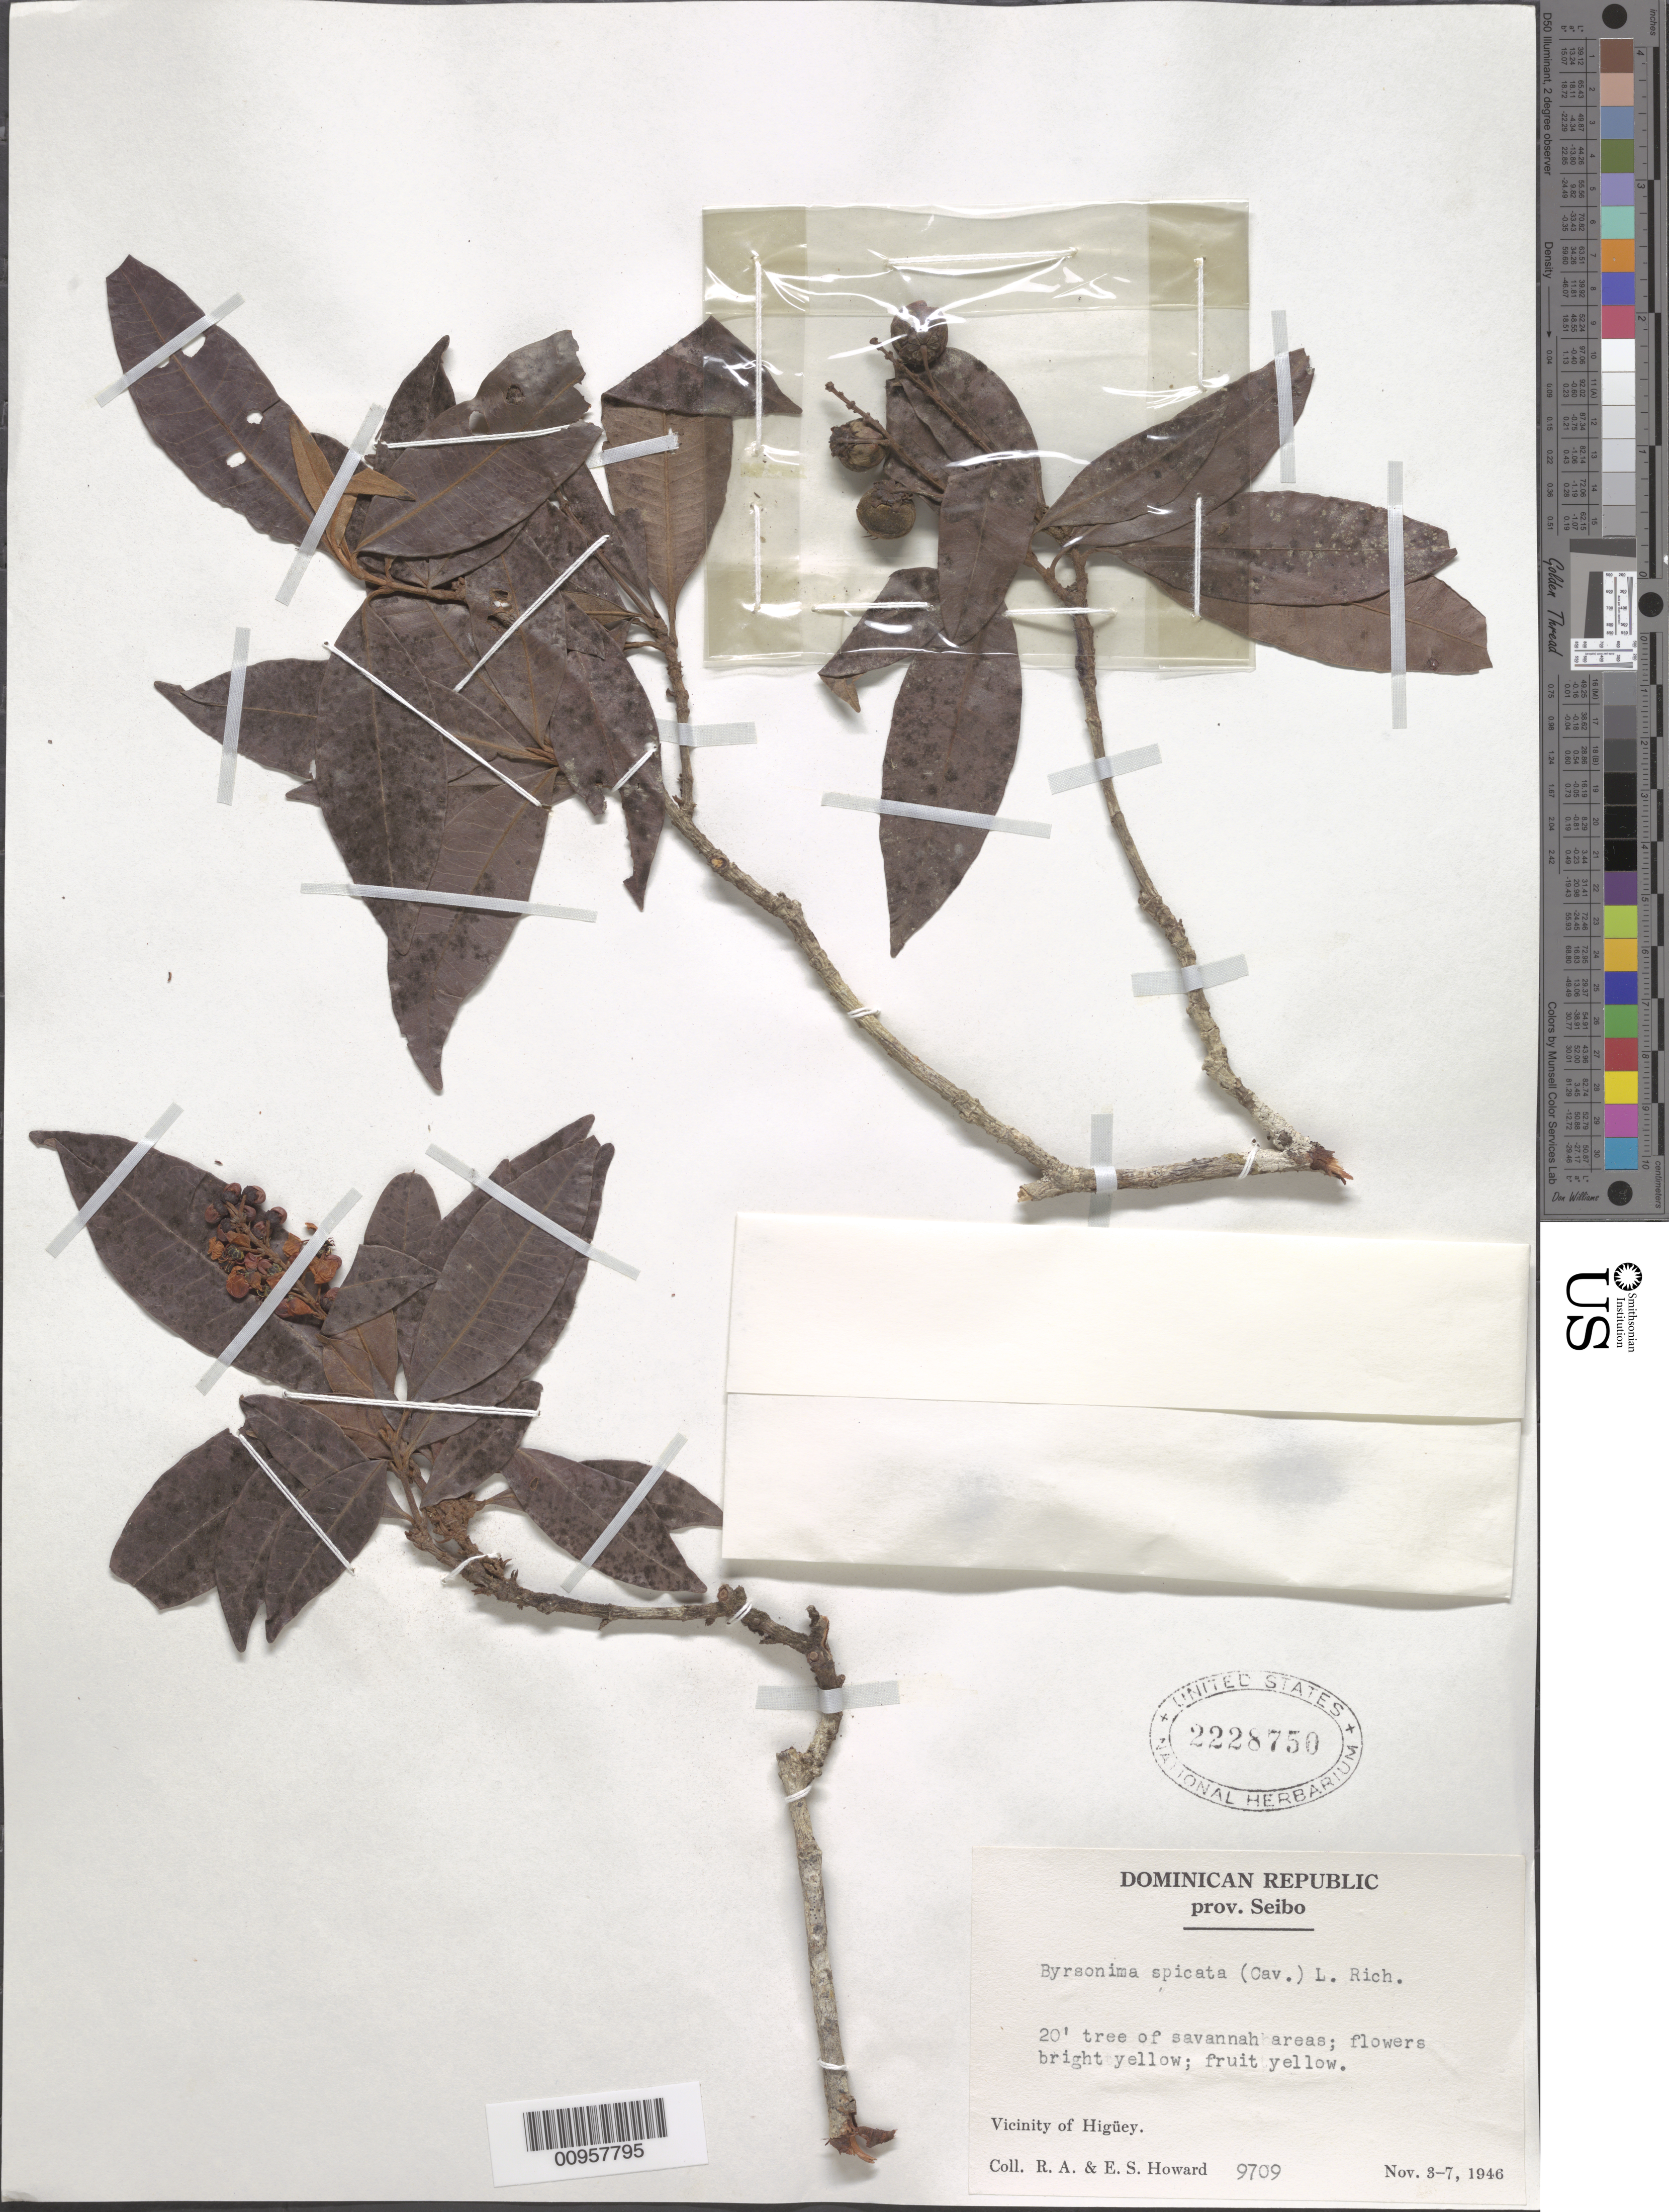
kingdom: Plantae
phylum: Tracheophyta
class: Magnoliopsida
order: Malpighiales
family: Malpighiaceae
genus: Byrsonima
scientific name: Byrsonima spicata (Cav.) DC.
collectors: R. A. Howard & E. S. Howard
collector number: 9709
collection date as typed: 03 Nov 1946 to 07 Nov 1946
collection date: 1946-11-03/1946-11-07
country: Dominican Republic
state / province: El Seibo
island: Hispaniola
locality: Vicinity of Higüey.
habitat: Savannah areas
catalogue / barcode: US 2228750